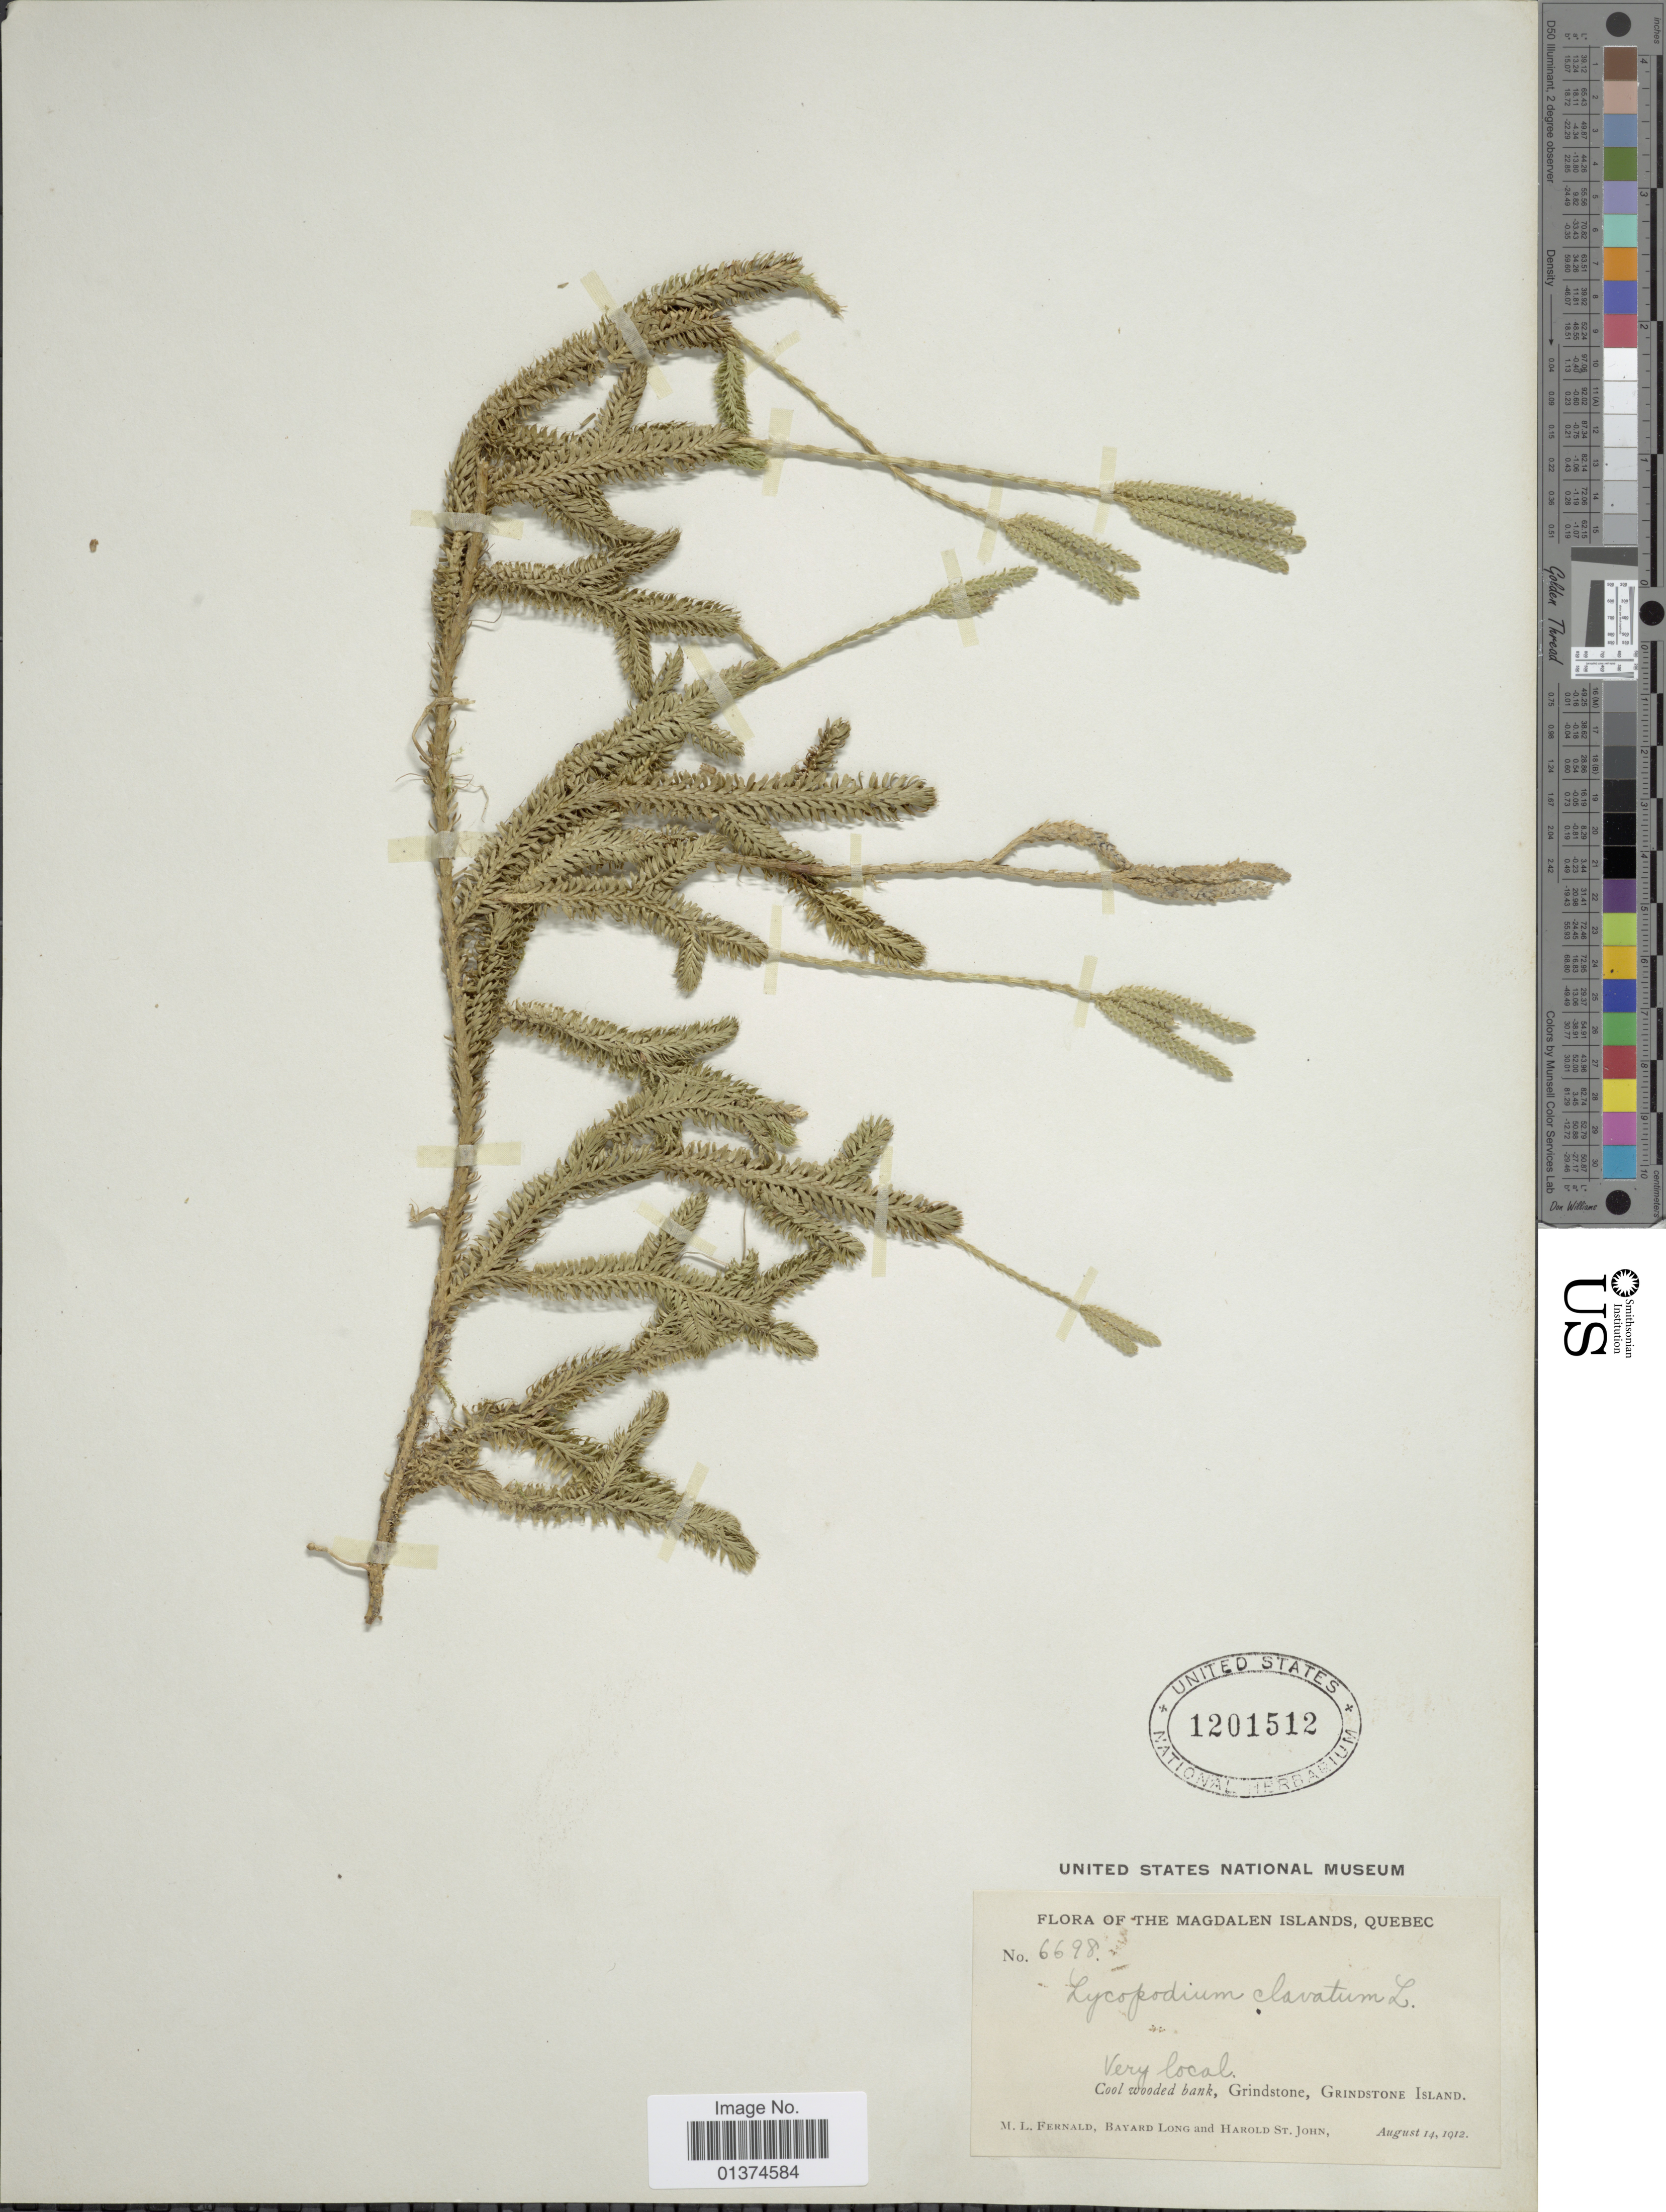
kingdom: Plantae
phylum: Tracheophyta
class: Lycopodiopsida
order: Lycopodiales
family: Lycopodiaceae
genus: Lycopodium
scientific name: Lycopodium clavatum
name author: L.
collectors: M. L. Fernald, B. H. Long & H. St. John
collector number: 6698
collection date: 1912-08-14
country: Canada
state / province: Quebec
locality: The Magdalen Islands, Cool wooded bank, Grindstone, Grindstone Island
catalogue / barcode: US 1201512